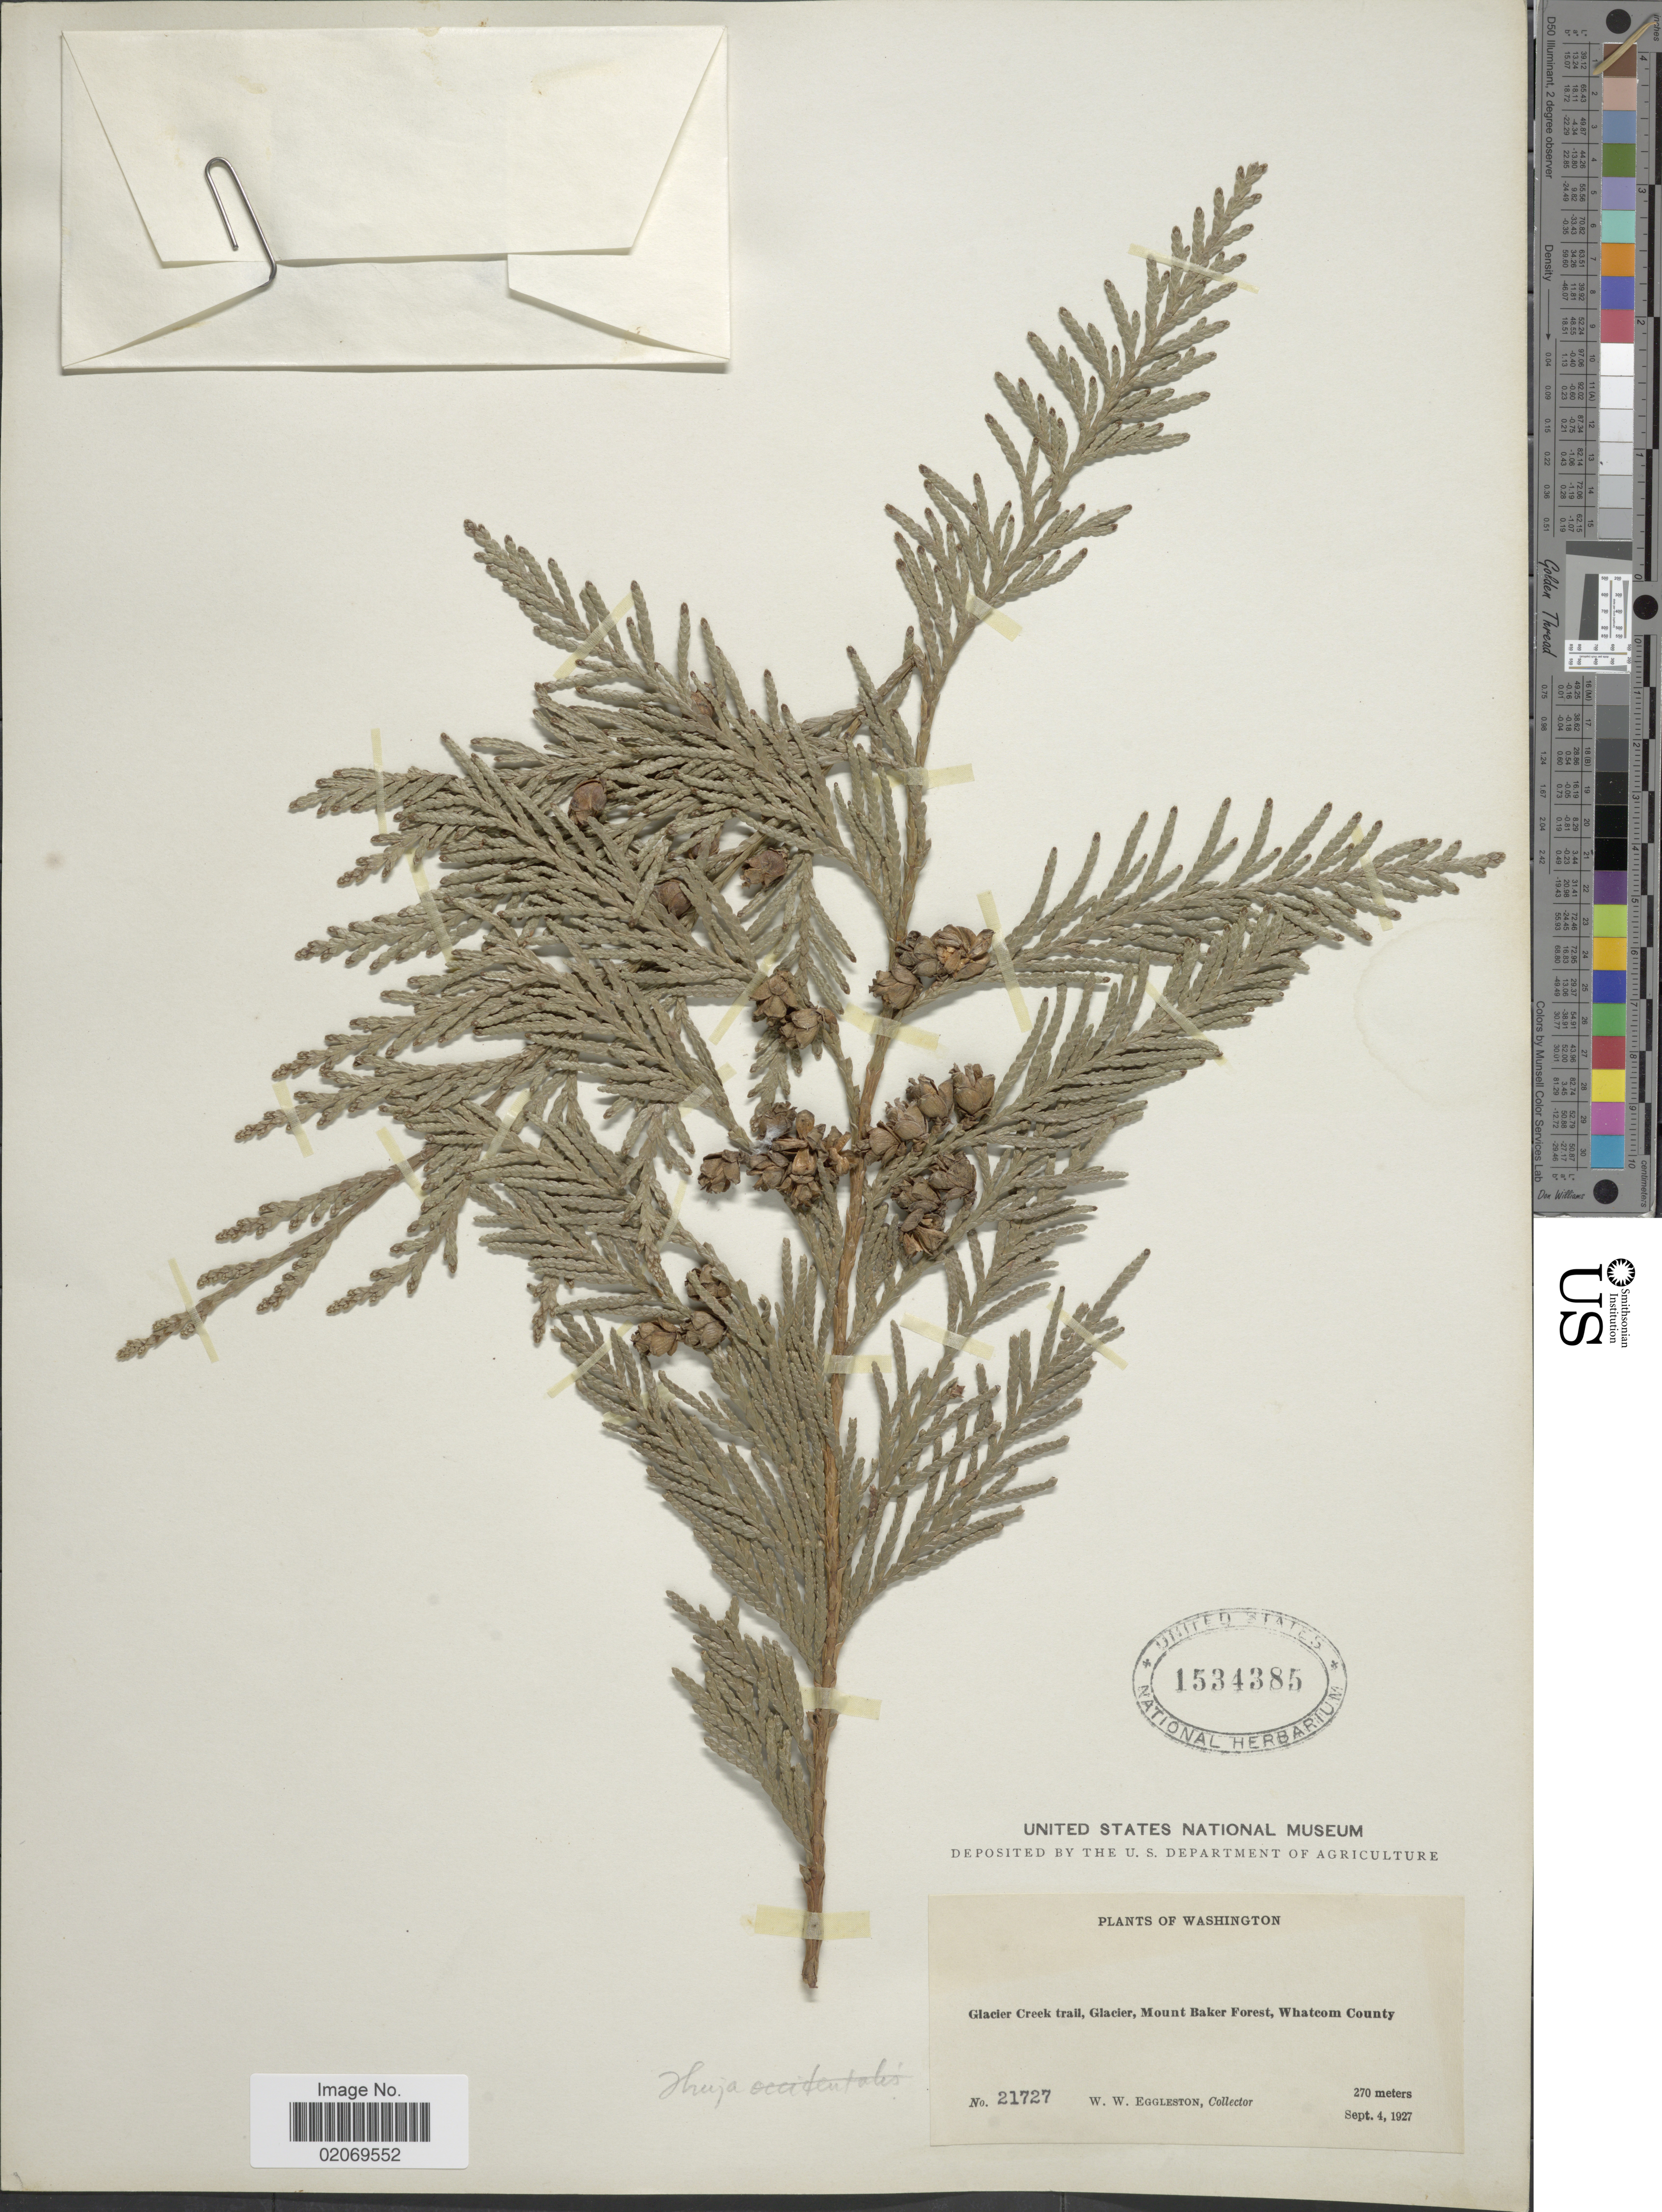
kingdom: Plantae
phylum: Tracheophyta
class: Pinopsida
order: Pinales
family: Cupressaceae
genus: Thuja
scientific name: Thuja plicata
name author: Donn & D. Don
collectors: W. W. Eggleston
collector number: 21727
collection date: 1927-09-04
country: United States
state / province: Washington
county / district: Whatcom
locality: Glacier Creek trail, Glacier, Mount Baker Forest, Whatcom County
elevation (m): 270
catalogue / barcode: US 1534385